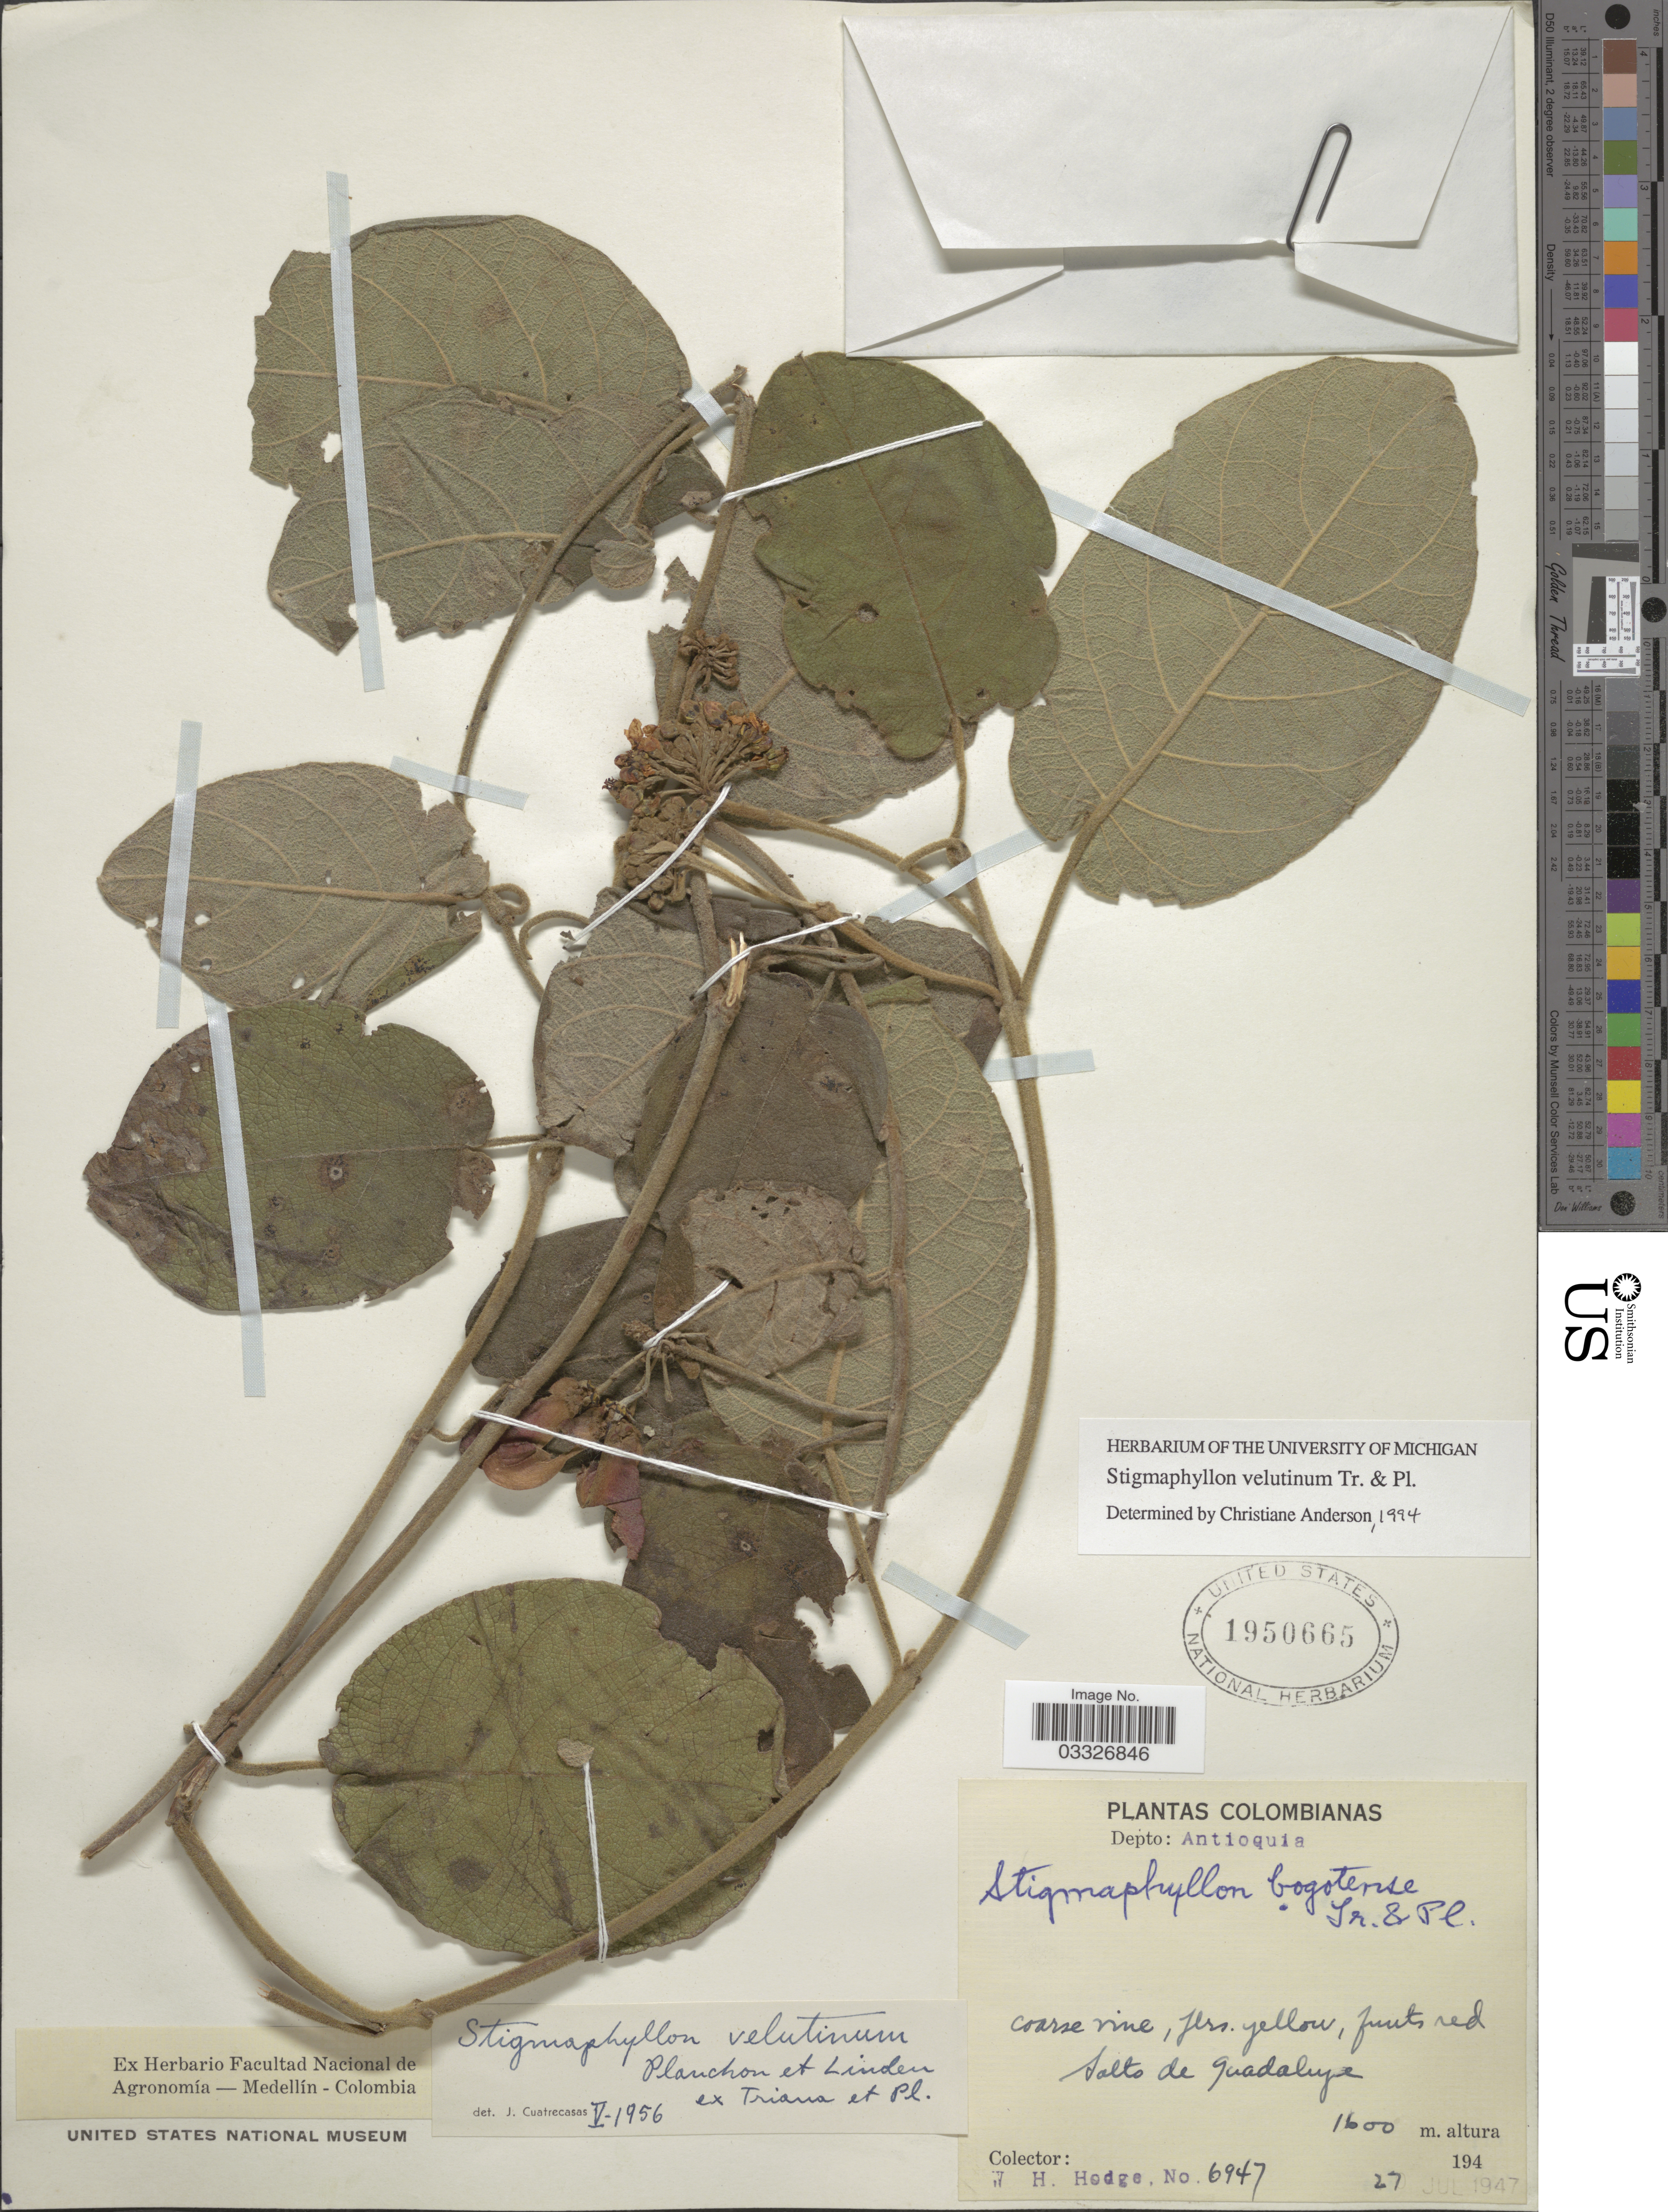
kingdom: Plantae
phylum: Tracheophyta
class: Magnoliopsida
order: Malpighiales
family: Malpighiaceae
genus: Stigmaphyllon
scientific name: Stigmaphyllon velutinum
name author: Triana & Planch.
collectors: W. Hodge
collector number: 6947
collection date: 1947-07-27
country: Colombia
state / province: Antioquia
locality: Depto: Antioquia. Salto de Guadalupe.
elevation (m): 1600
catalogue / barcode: US 1950665